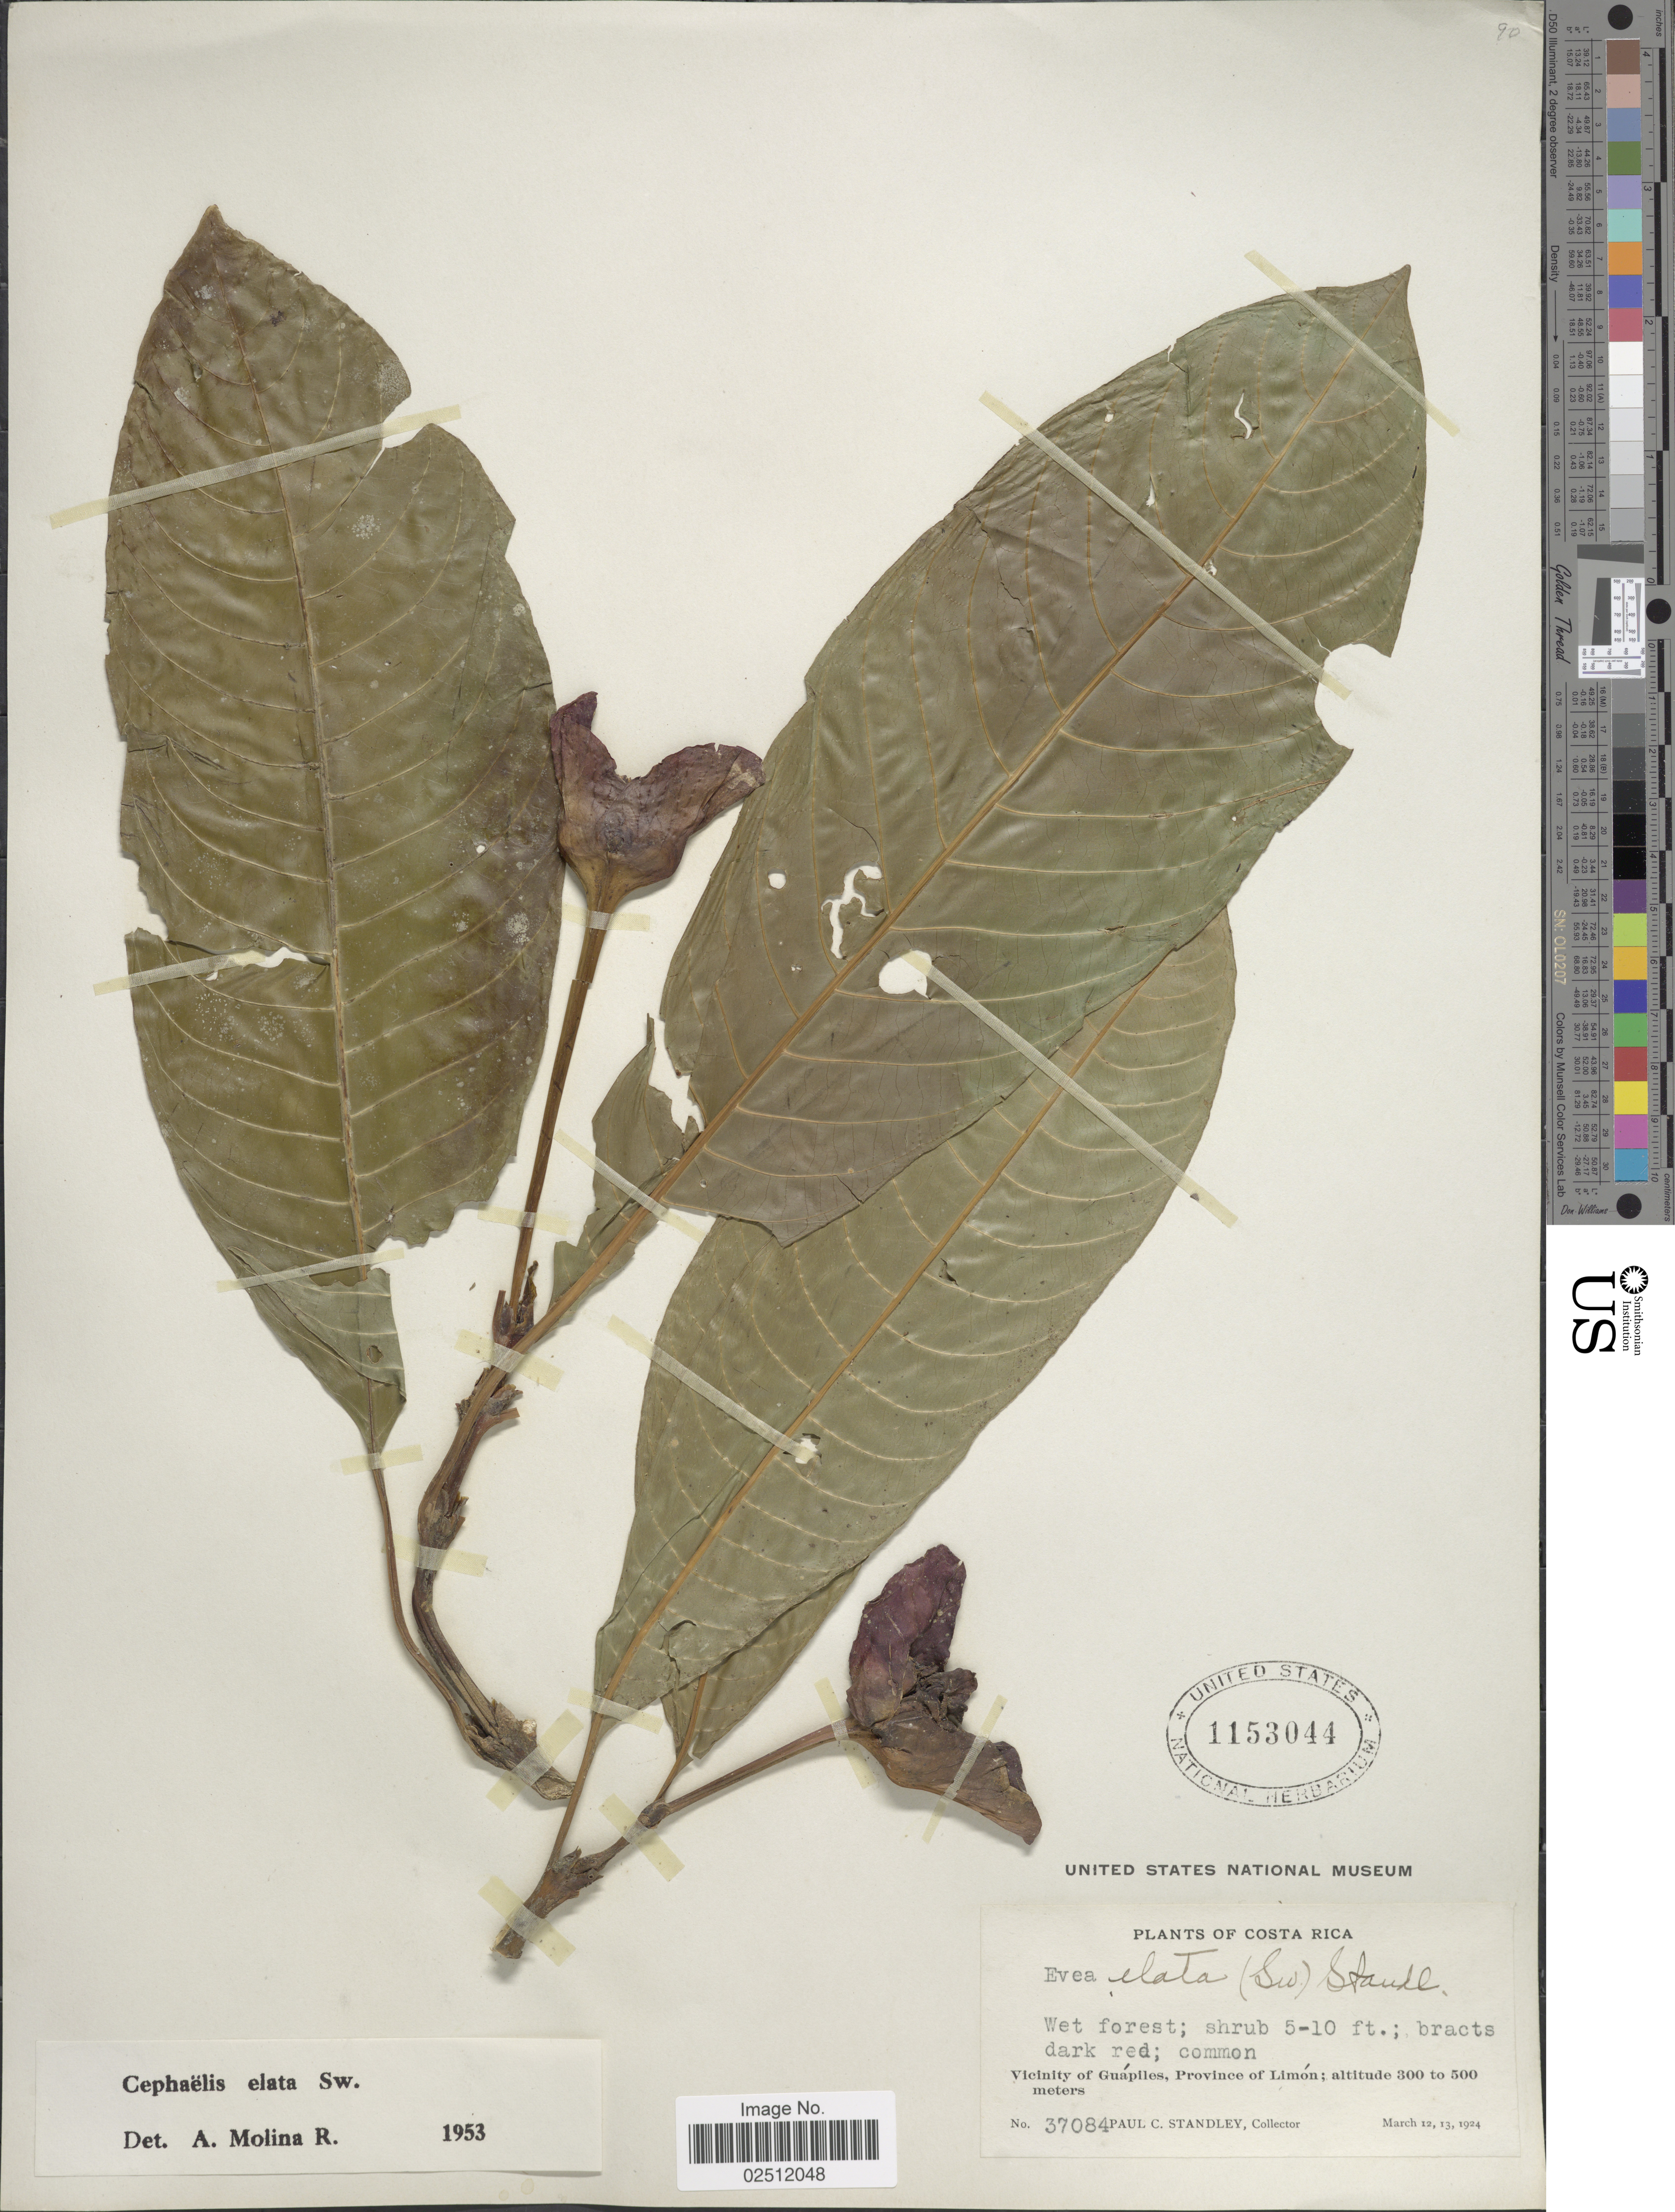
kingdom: Plantae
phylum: Tracheophyta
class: Magnoliopsida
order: Gentianales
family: Rubiaceae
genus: Psychotria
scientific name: Psychotria elata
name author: (Sw.) Hammel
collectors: P. C. Standley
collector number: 37084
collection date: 1924-03-12/1924-03-13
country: Costa Rica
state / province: Limón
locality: Wet forest; Vicinity of Guápiles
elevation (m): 300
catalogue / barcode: US 1153044